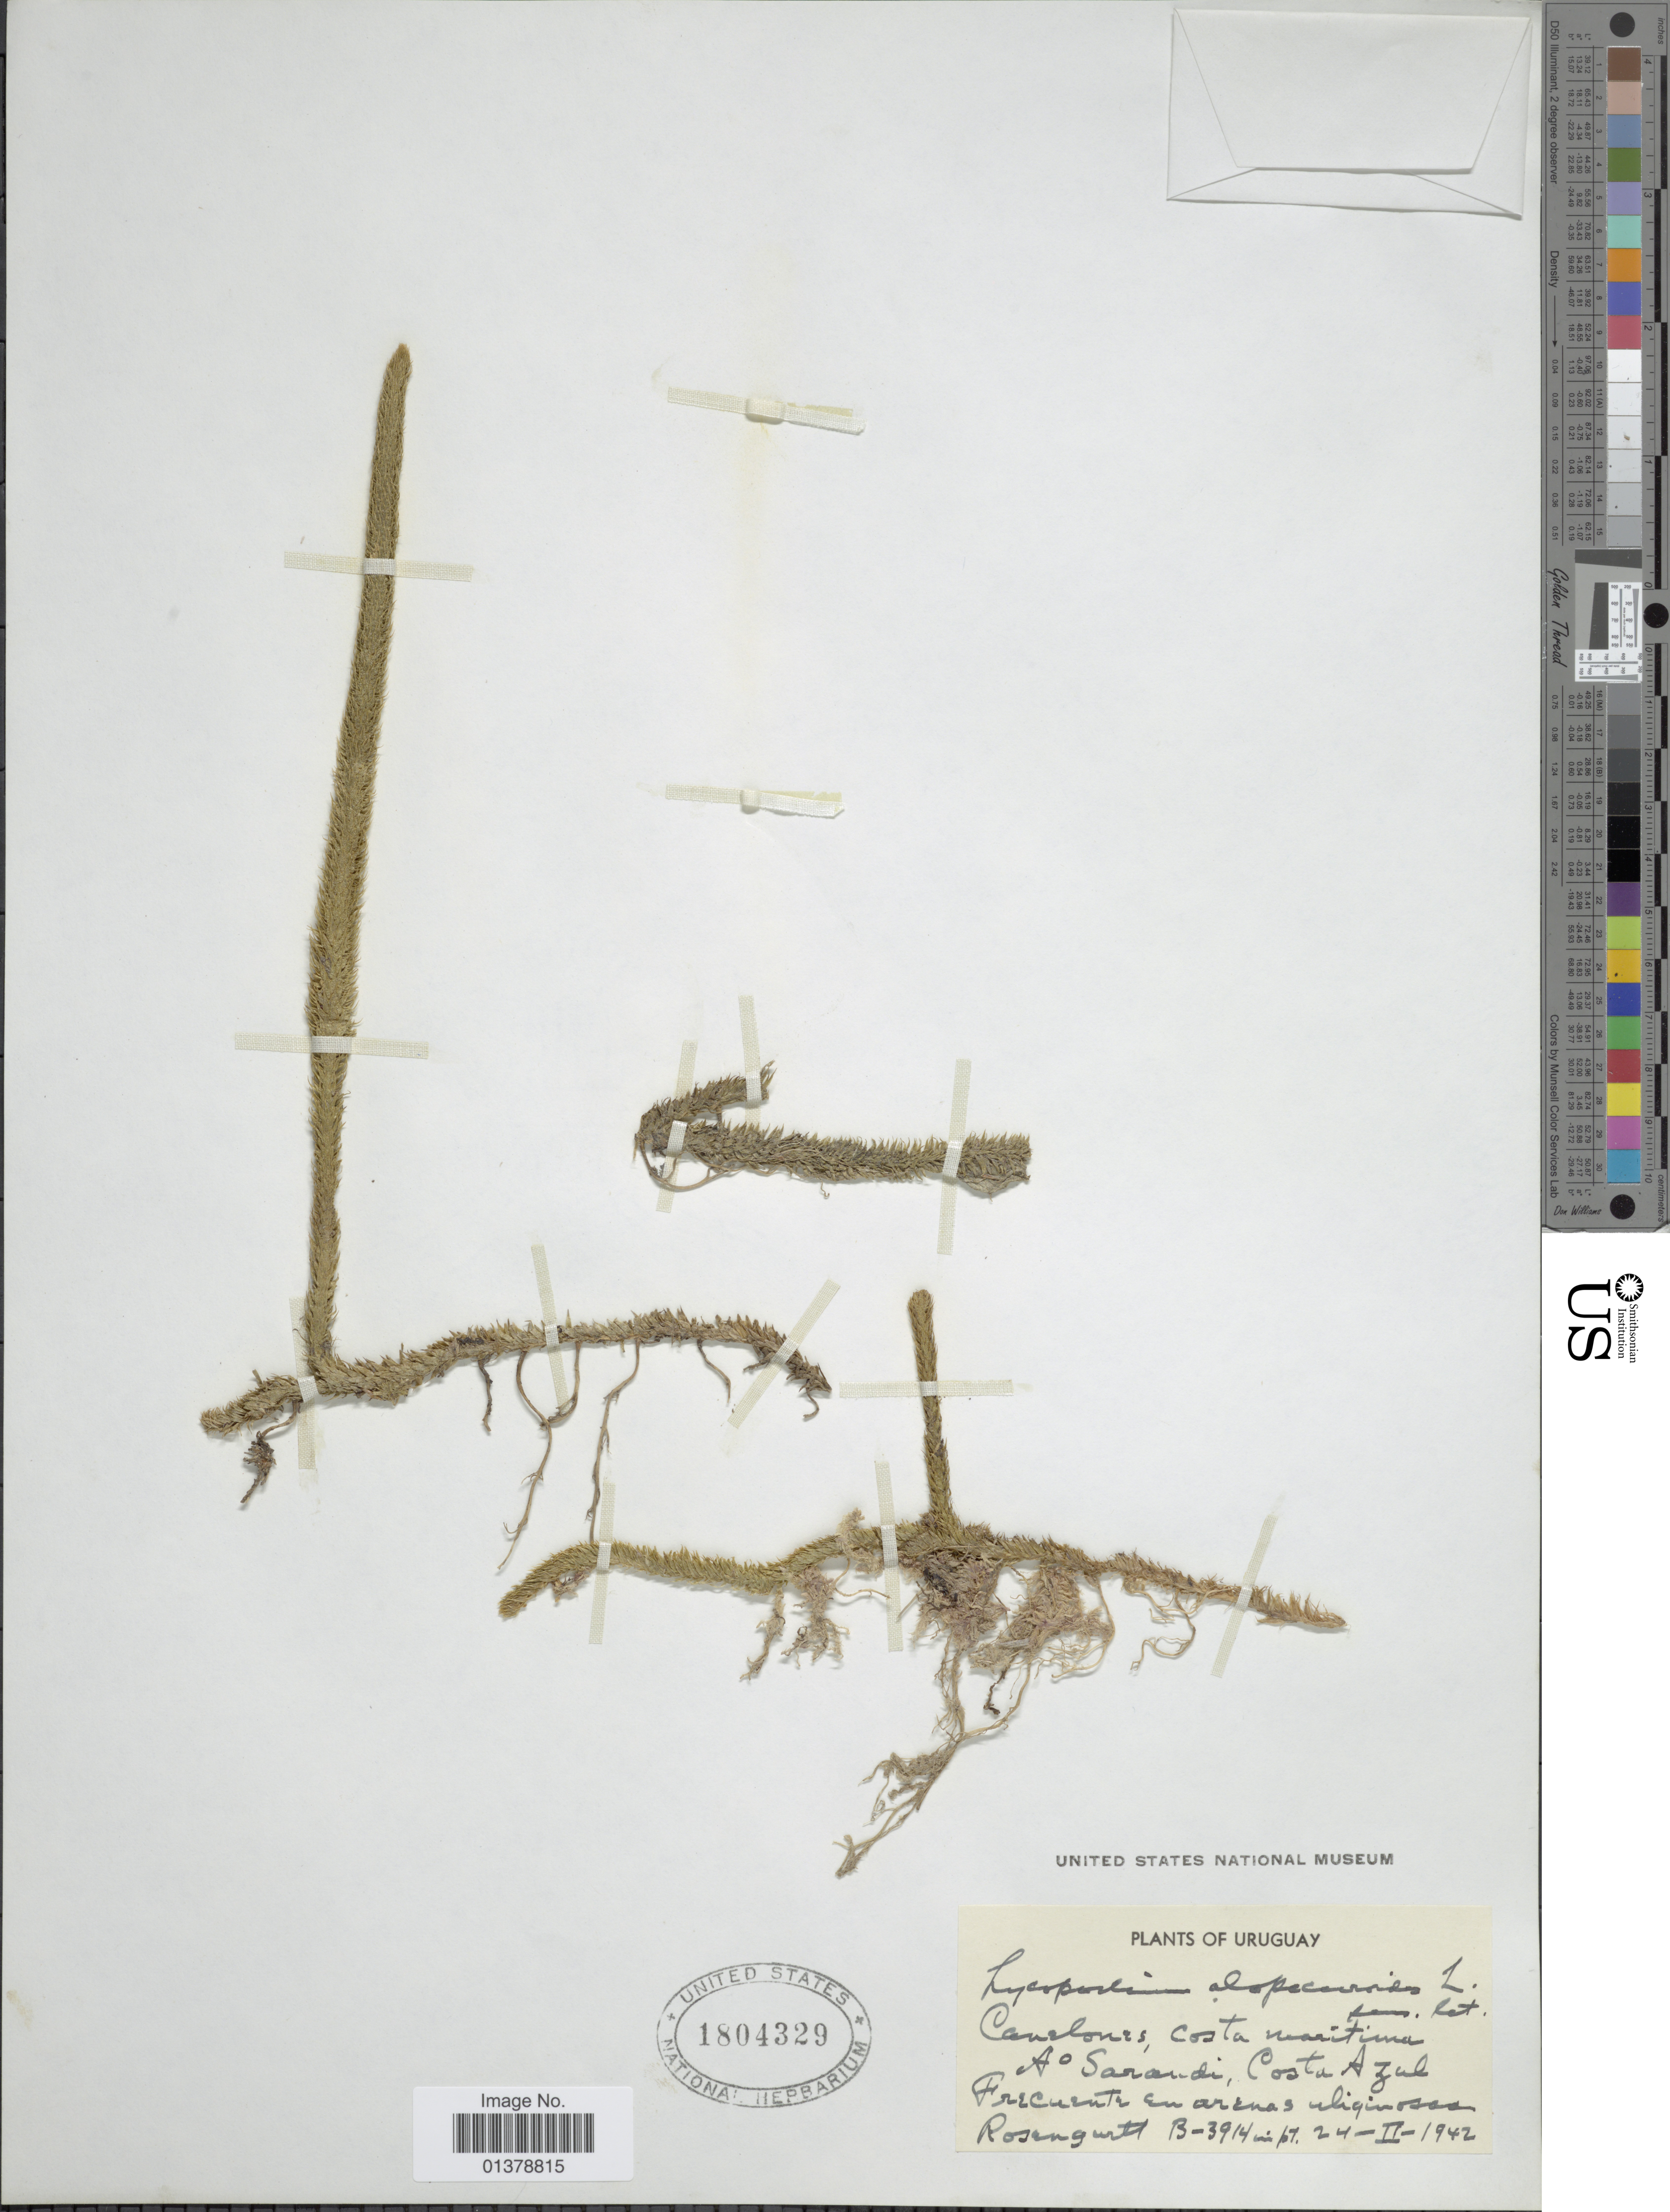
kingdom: Plantae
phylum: Tracheophyta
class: Lycopodiopsida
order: Lycopodiales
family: Lycopodiaceae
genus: Lycopodiella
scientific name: Lycopodiella alopecuroides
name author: (L.) Cranfill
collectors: B. Rosengurtt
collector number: B-3914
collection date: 1942-02-24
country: Uruguay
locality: Canelones, costa maritima Ao Sarandi, Costa Azul.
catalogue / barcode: US 1804329